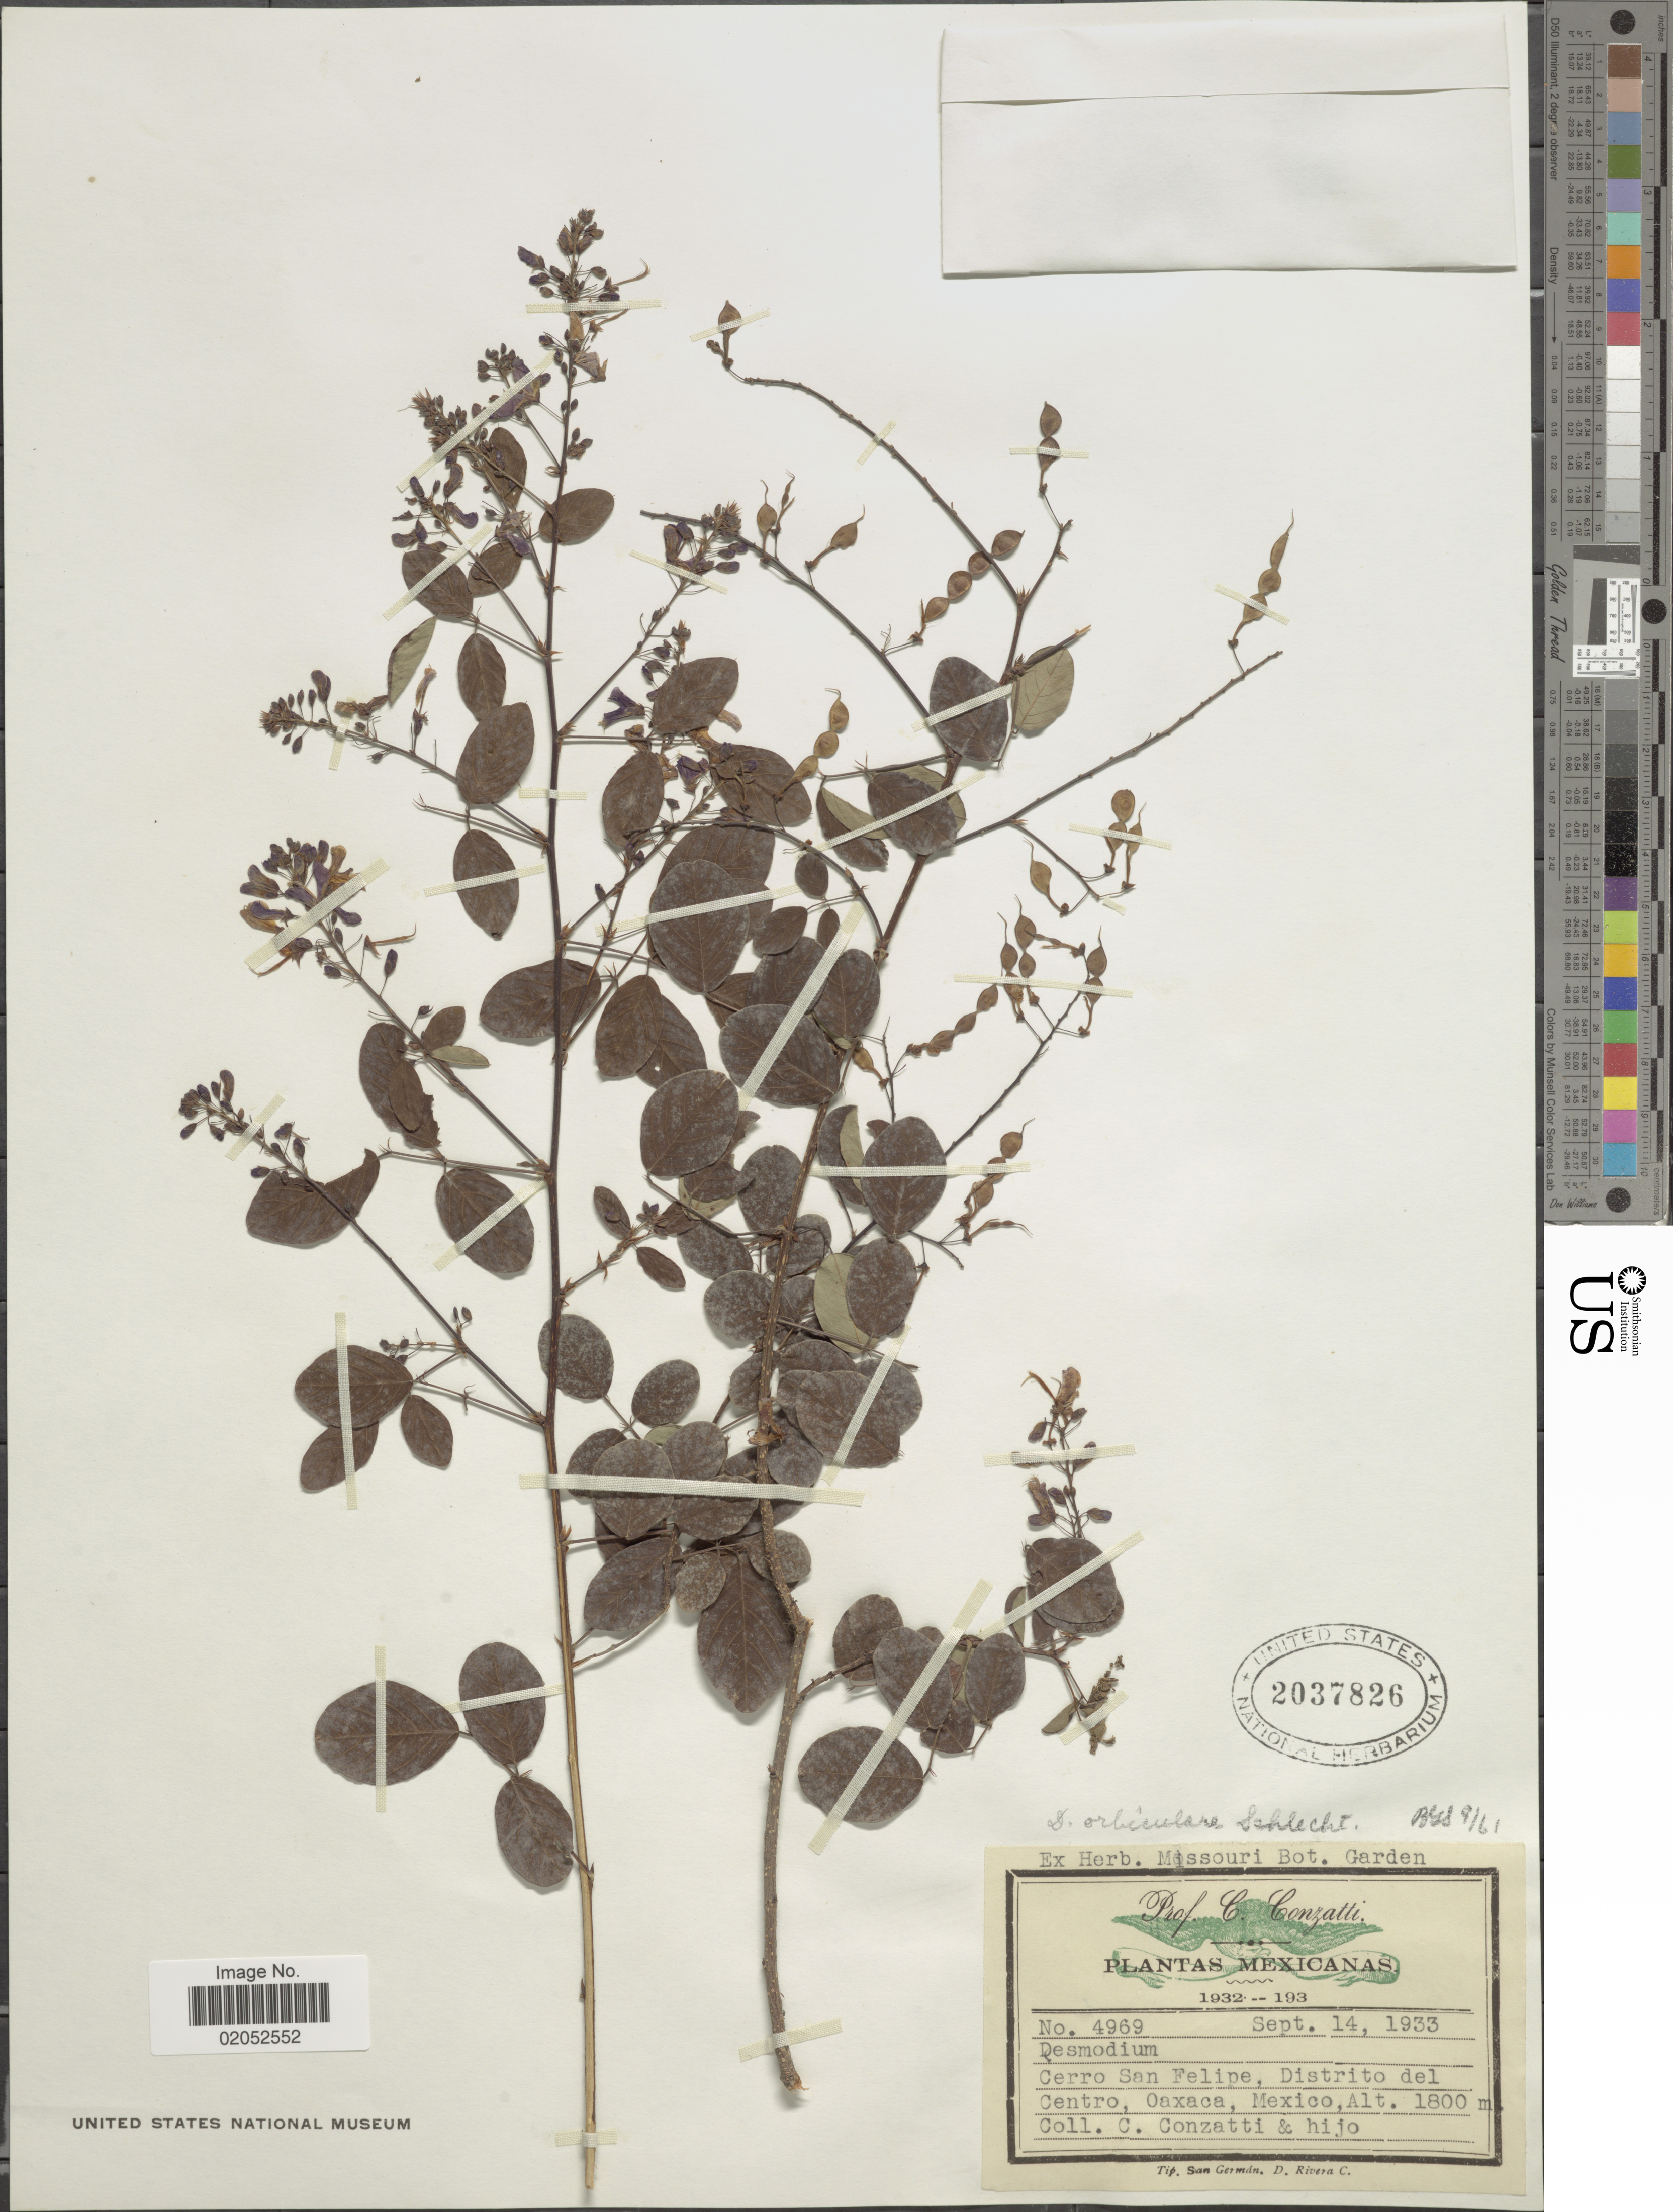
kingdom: Plantae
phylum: Tracheophyta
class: Magnoliopsida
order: Fabales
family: Fabaceae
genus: Desmodium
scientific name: Desmodium orbiculare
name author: Schltdl.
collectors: C. Conzatti & Hijo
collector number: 4969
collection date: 1933-09-14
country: Mexico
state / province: Oaxaca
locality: Cerro San Feliipe, Distrito del Centro , Oaxaca, Mexico.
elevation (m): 1800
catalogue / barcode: US 2037826